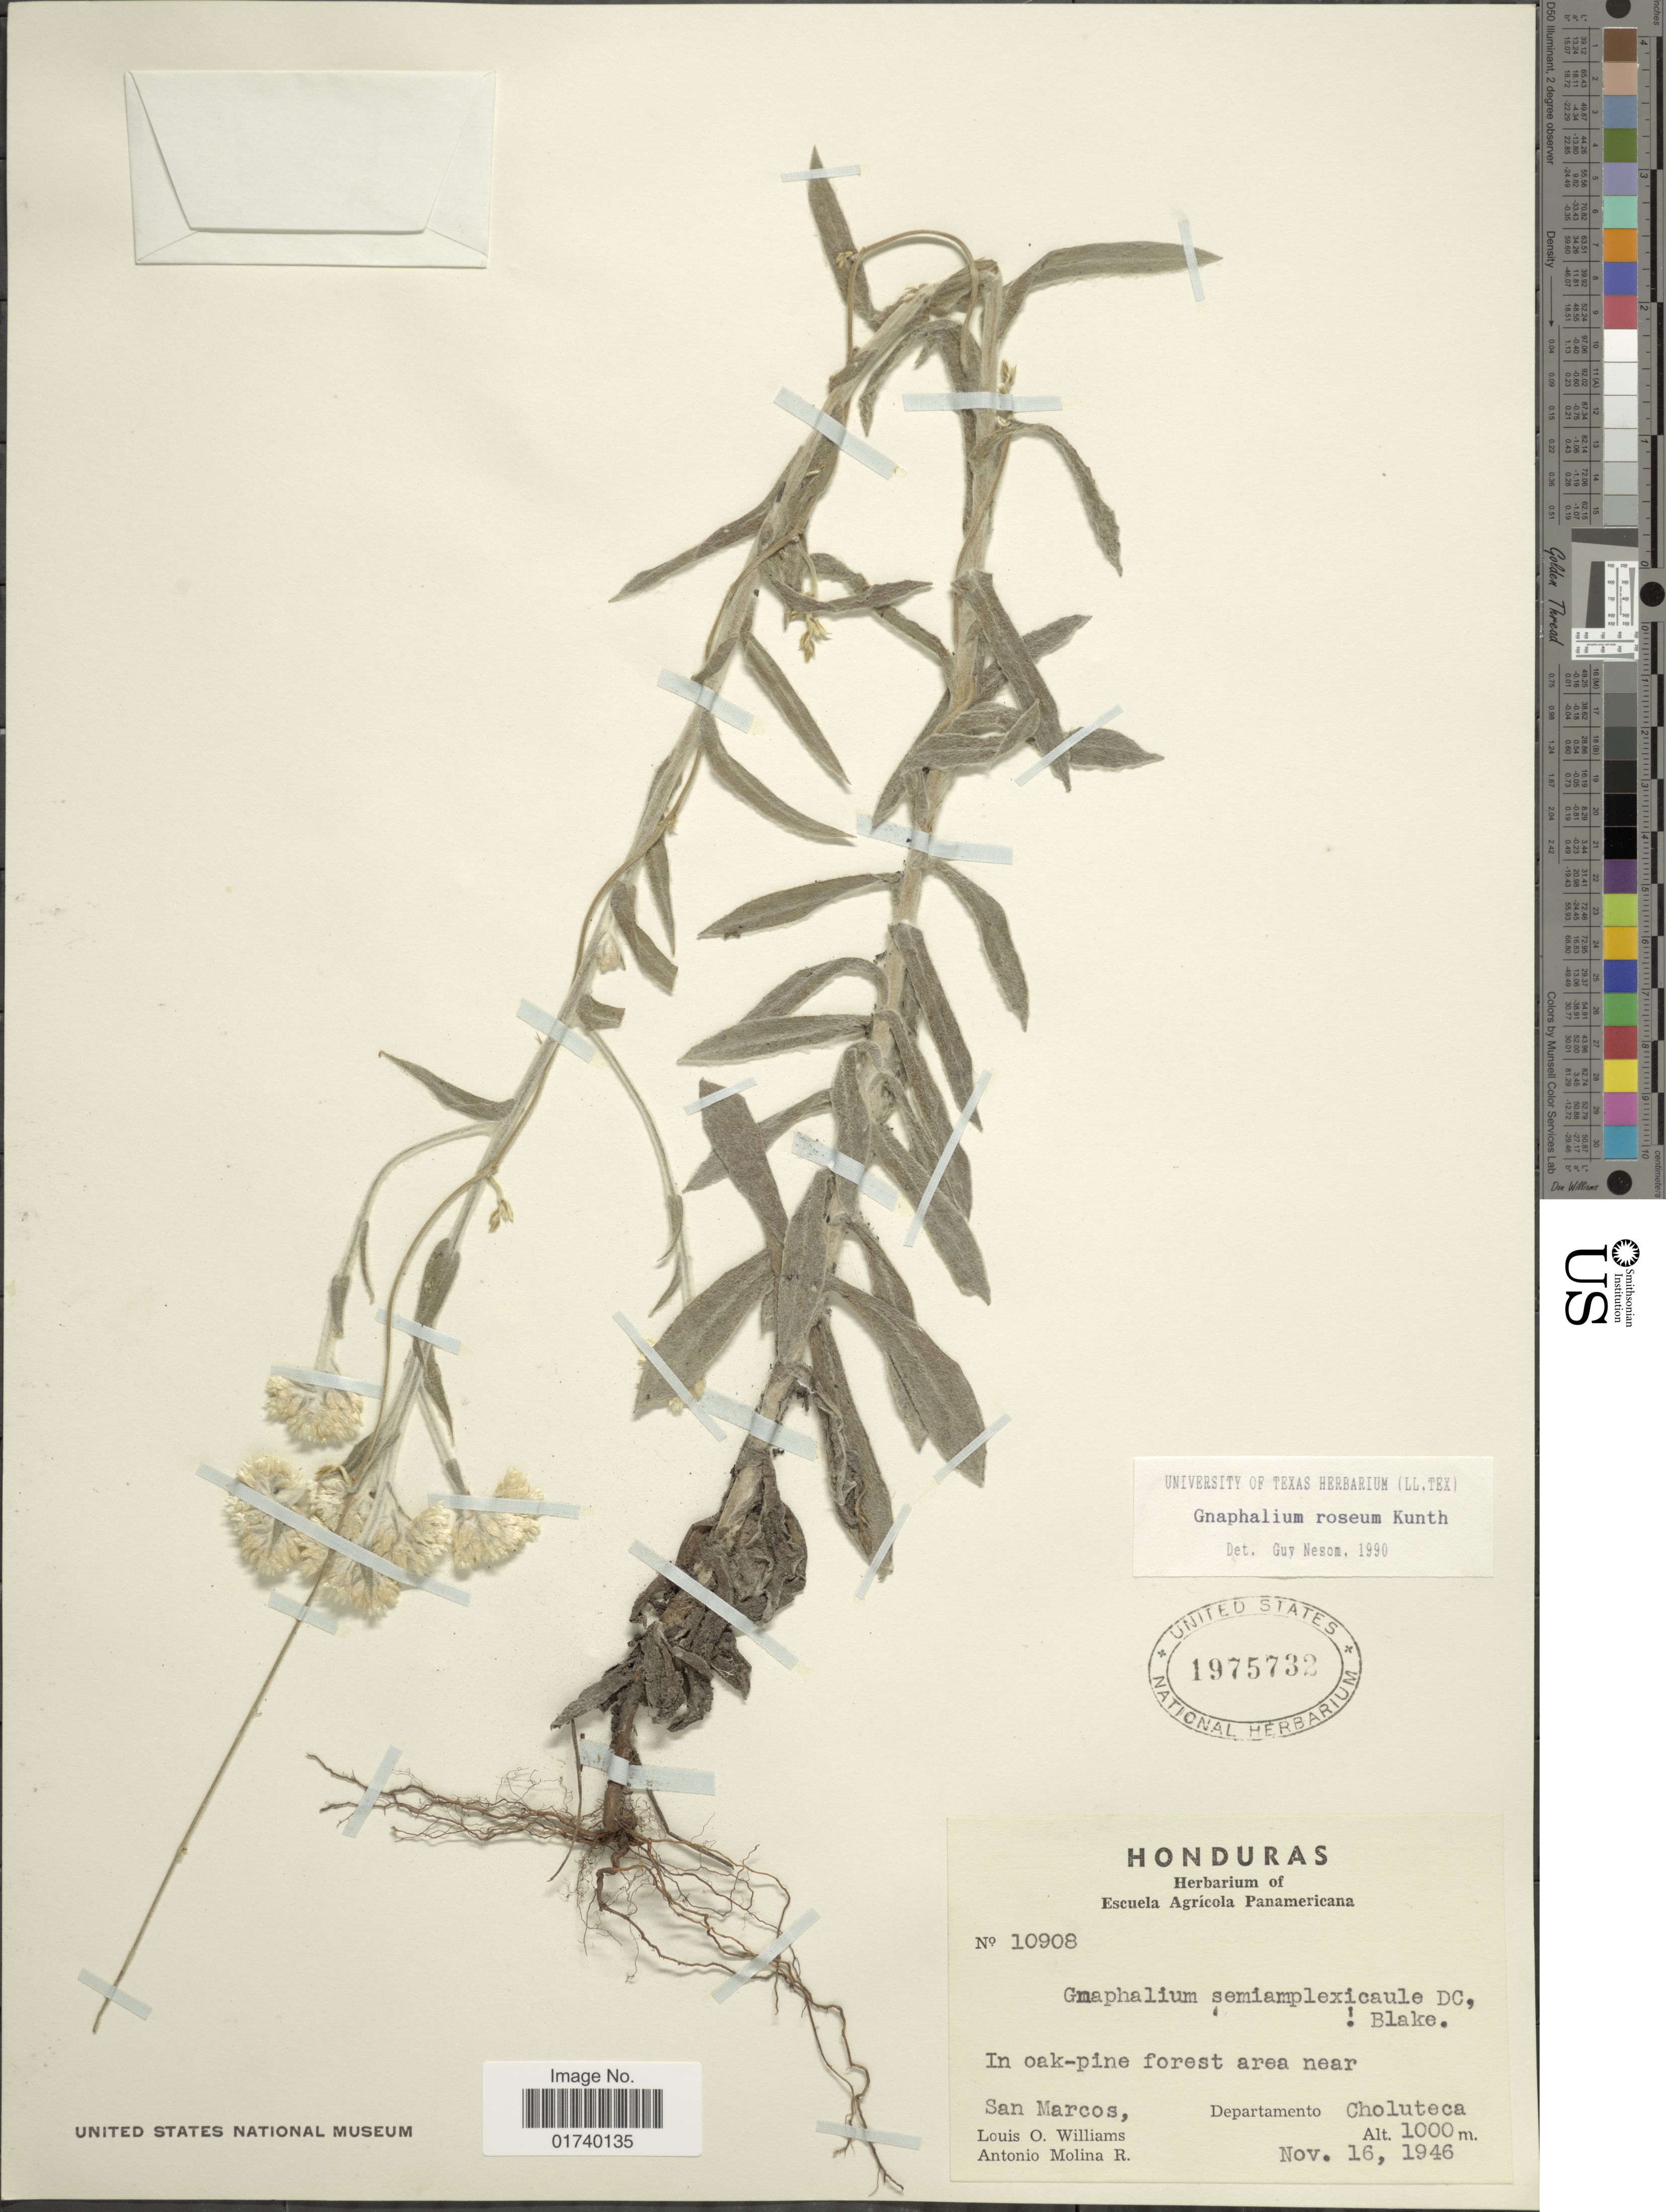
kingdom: Plantae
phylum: Tracheophyta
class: Magnoliopsida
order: Asterales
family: Asteraceae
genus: Pseudognaphalium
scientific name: Pseudognaphalium roseum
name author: (Kunth) Anderb.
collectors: L. O. Williams & A. Molina R.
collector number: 10908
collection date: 1946-11-16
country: Honduras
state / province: Choluteca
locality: In oak - pine forest area near San Marcos, Departamento Choluteca.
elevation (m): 1000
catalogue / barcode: US 1975732